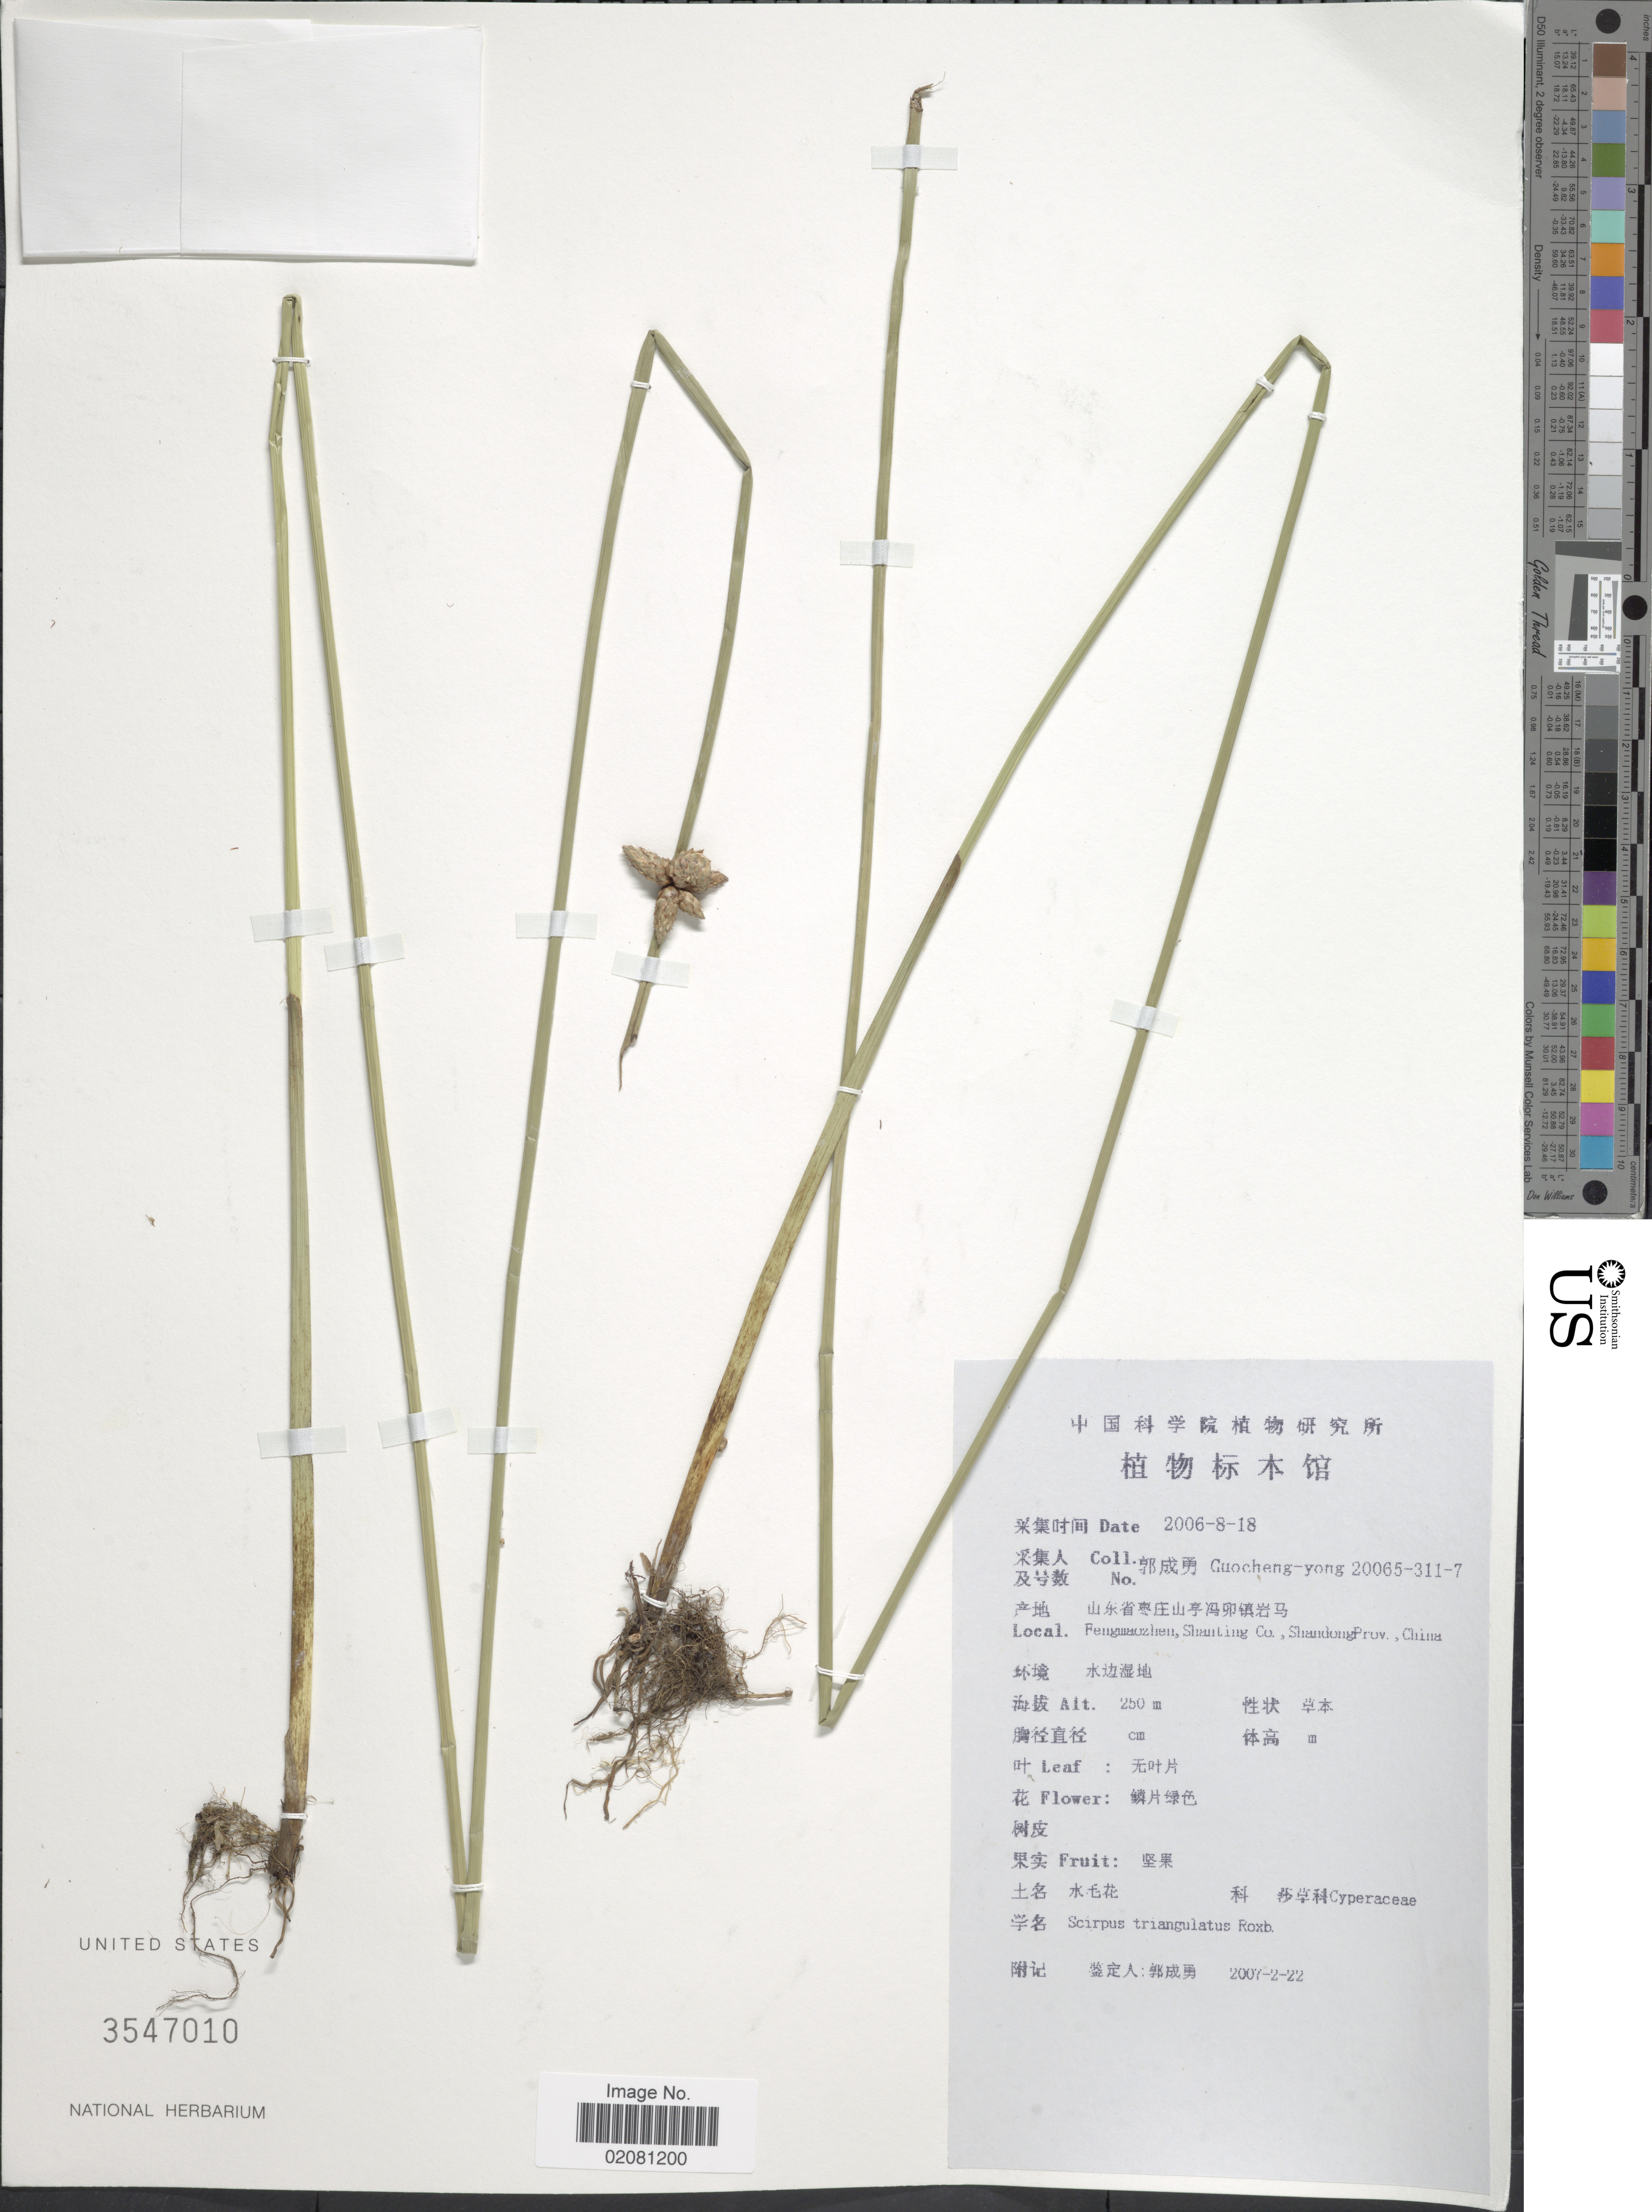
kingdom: Plantae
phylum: Tracheophyta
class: Liliopsida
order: Poales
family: Cyperaceae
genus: Schoenoplectus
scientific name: Schoenoplectus triangulatus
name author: (Roxb.) Soják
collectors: Guo cheng-yong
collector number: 200653117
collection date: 2006-08-18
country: China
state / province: Shandong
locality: Fengmaozhen, Shanting Co.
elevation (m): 250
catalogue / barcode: US 3547010